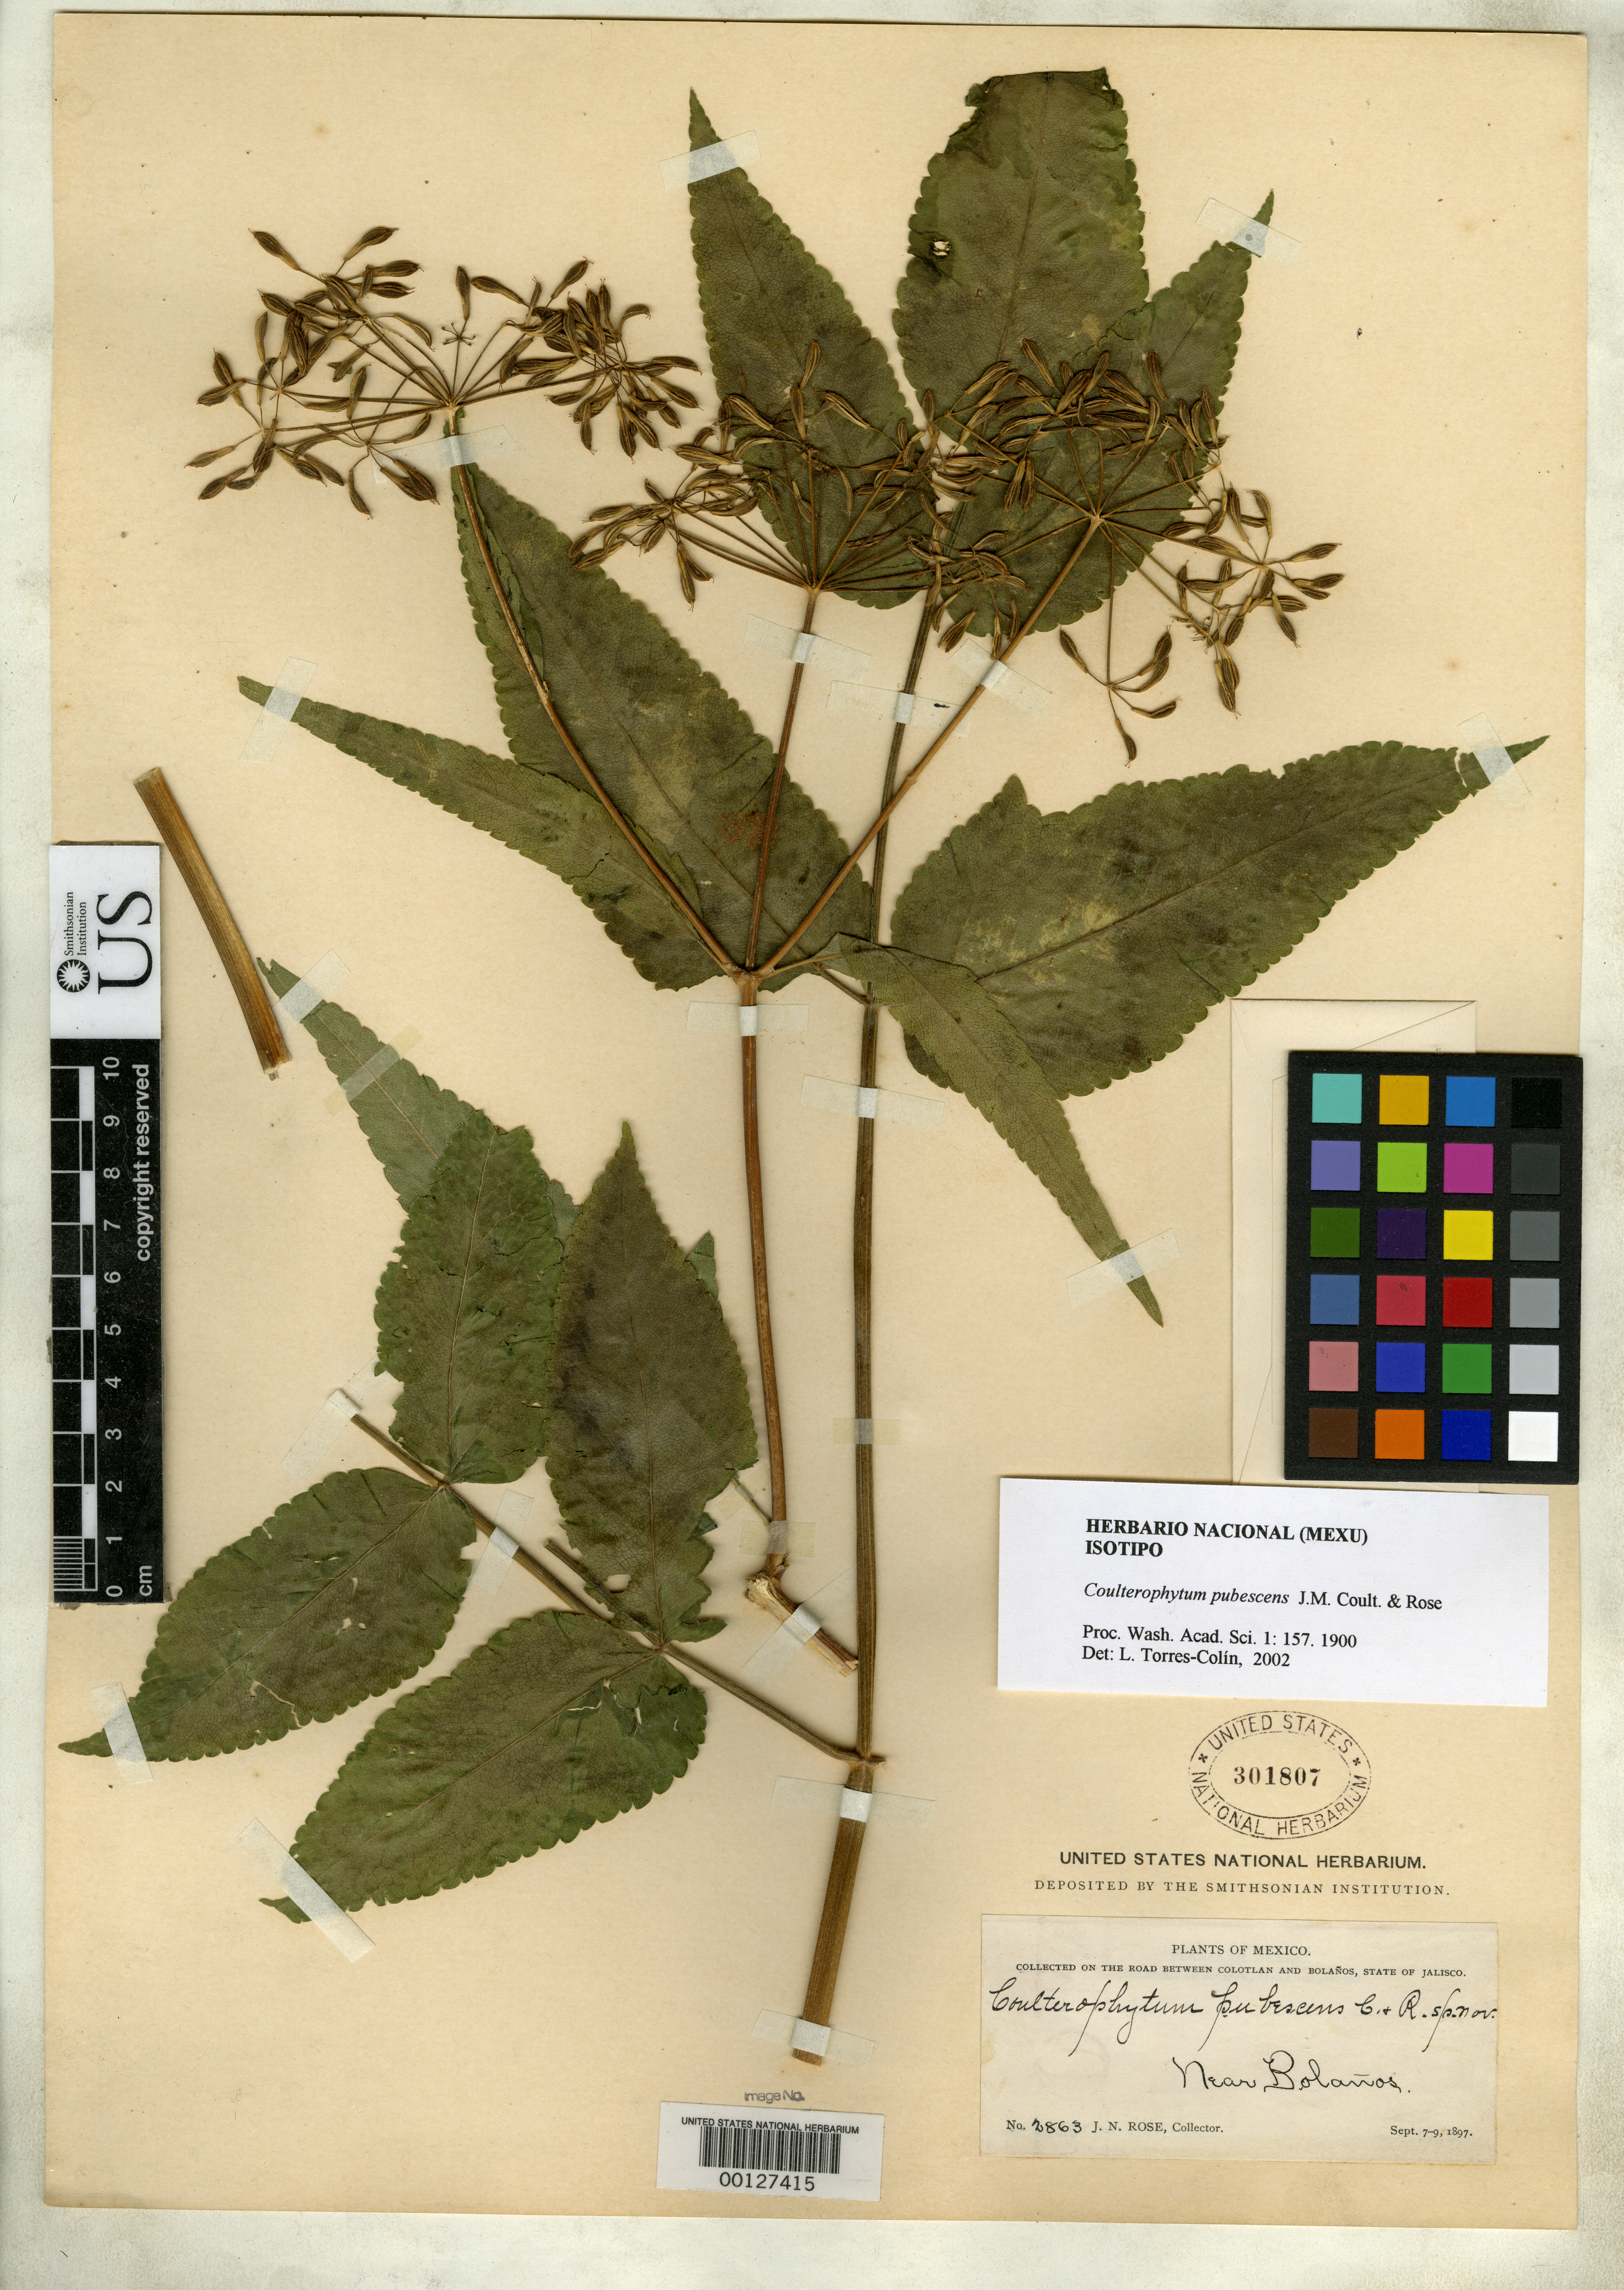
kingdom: Plantae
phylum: Tracheophyta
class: Magnoliopsida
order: Apiales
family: Apiaceae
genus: Coulterophytum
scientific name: Coulterophytum pubescens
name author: J.M. Coult. & Rose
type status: Type Collection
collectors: J. N. Rose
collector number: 3863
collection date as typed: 07 Sep 1897 to 09 Sep 1897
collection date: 1897-09-07/1897-09-09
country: Mexico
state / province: Jalisco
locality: Near Bolanos, road between Colotlan & Bolanos.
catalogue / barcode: US 301807